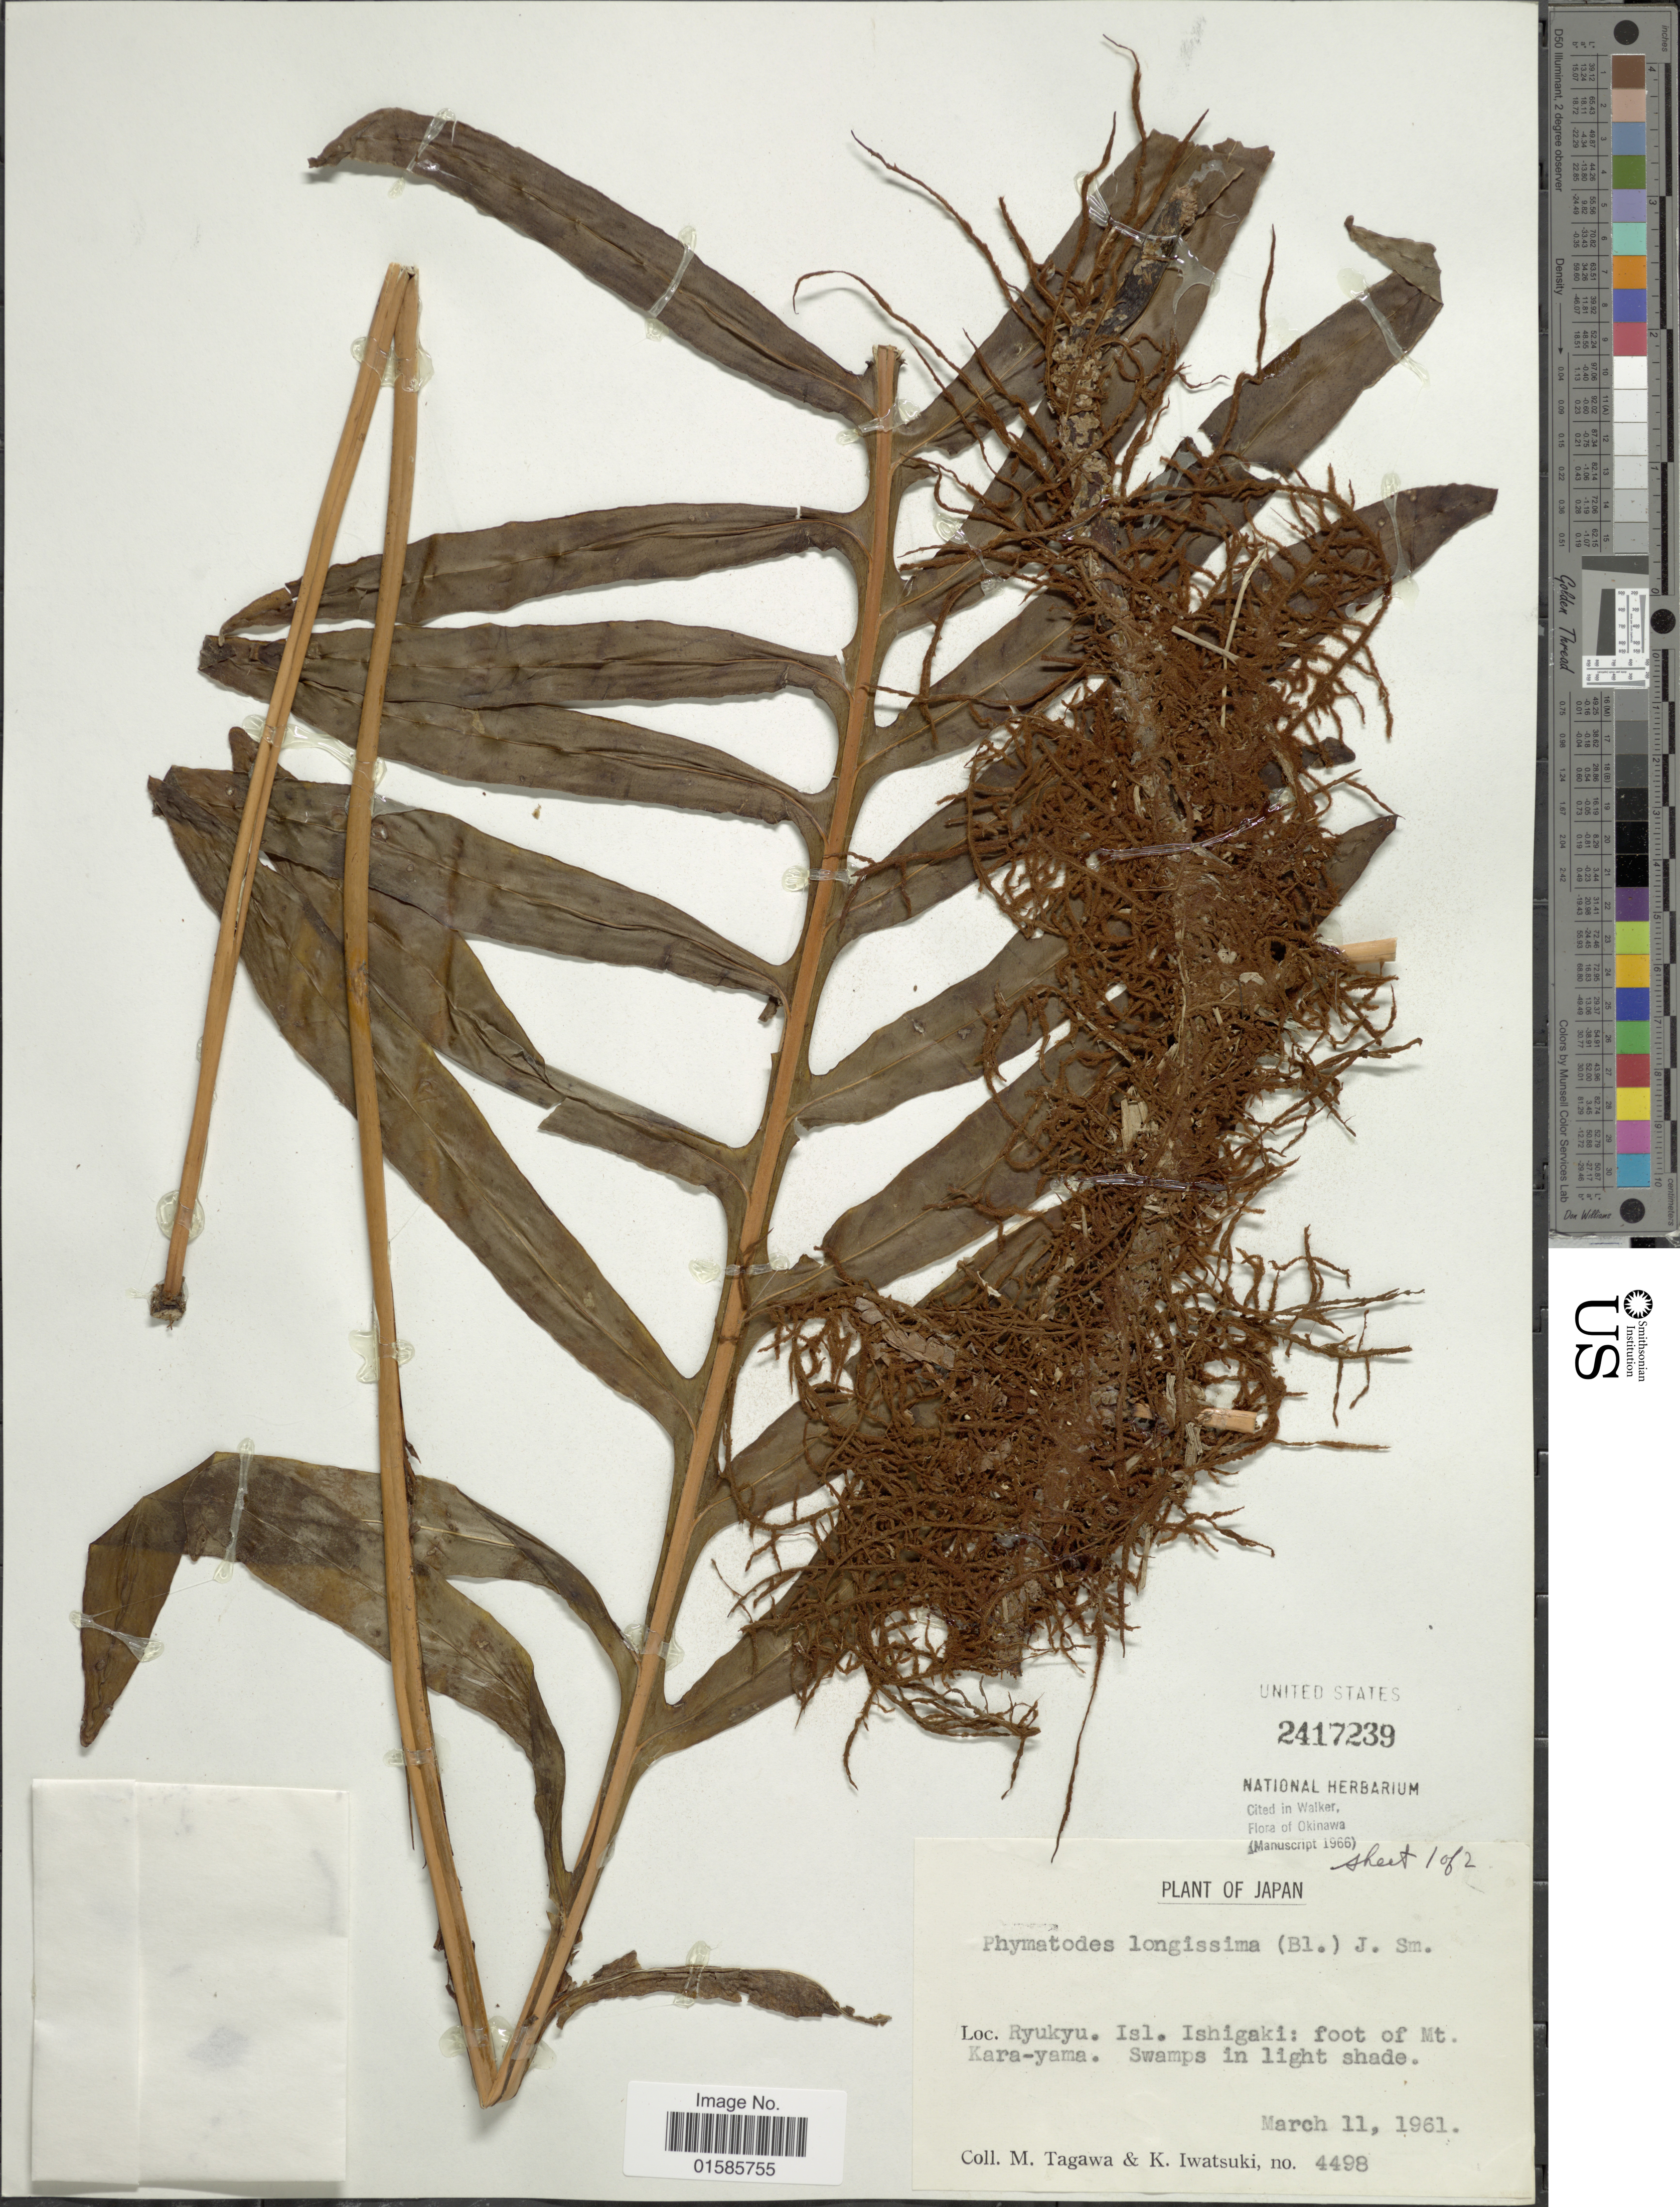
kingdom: Plantae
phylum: Tracheophyta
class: Polypodiopsida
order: Polypodiales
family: Polypodiaceae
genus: Microsorum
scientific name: Microsorum longissimum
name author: Fée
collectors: M. Tagawa & K. Iwatsuki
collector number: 4498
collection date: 1961-03-11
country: Japan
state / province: Okinawa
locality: Ryukyu Isl, Ishigaki: foot of Mt Kara-yama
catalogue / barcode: US 2417239